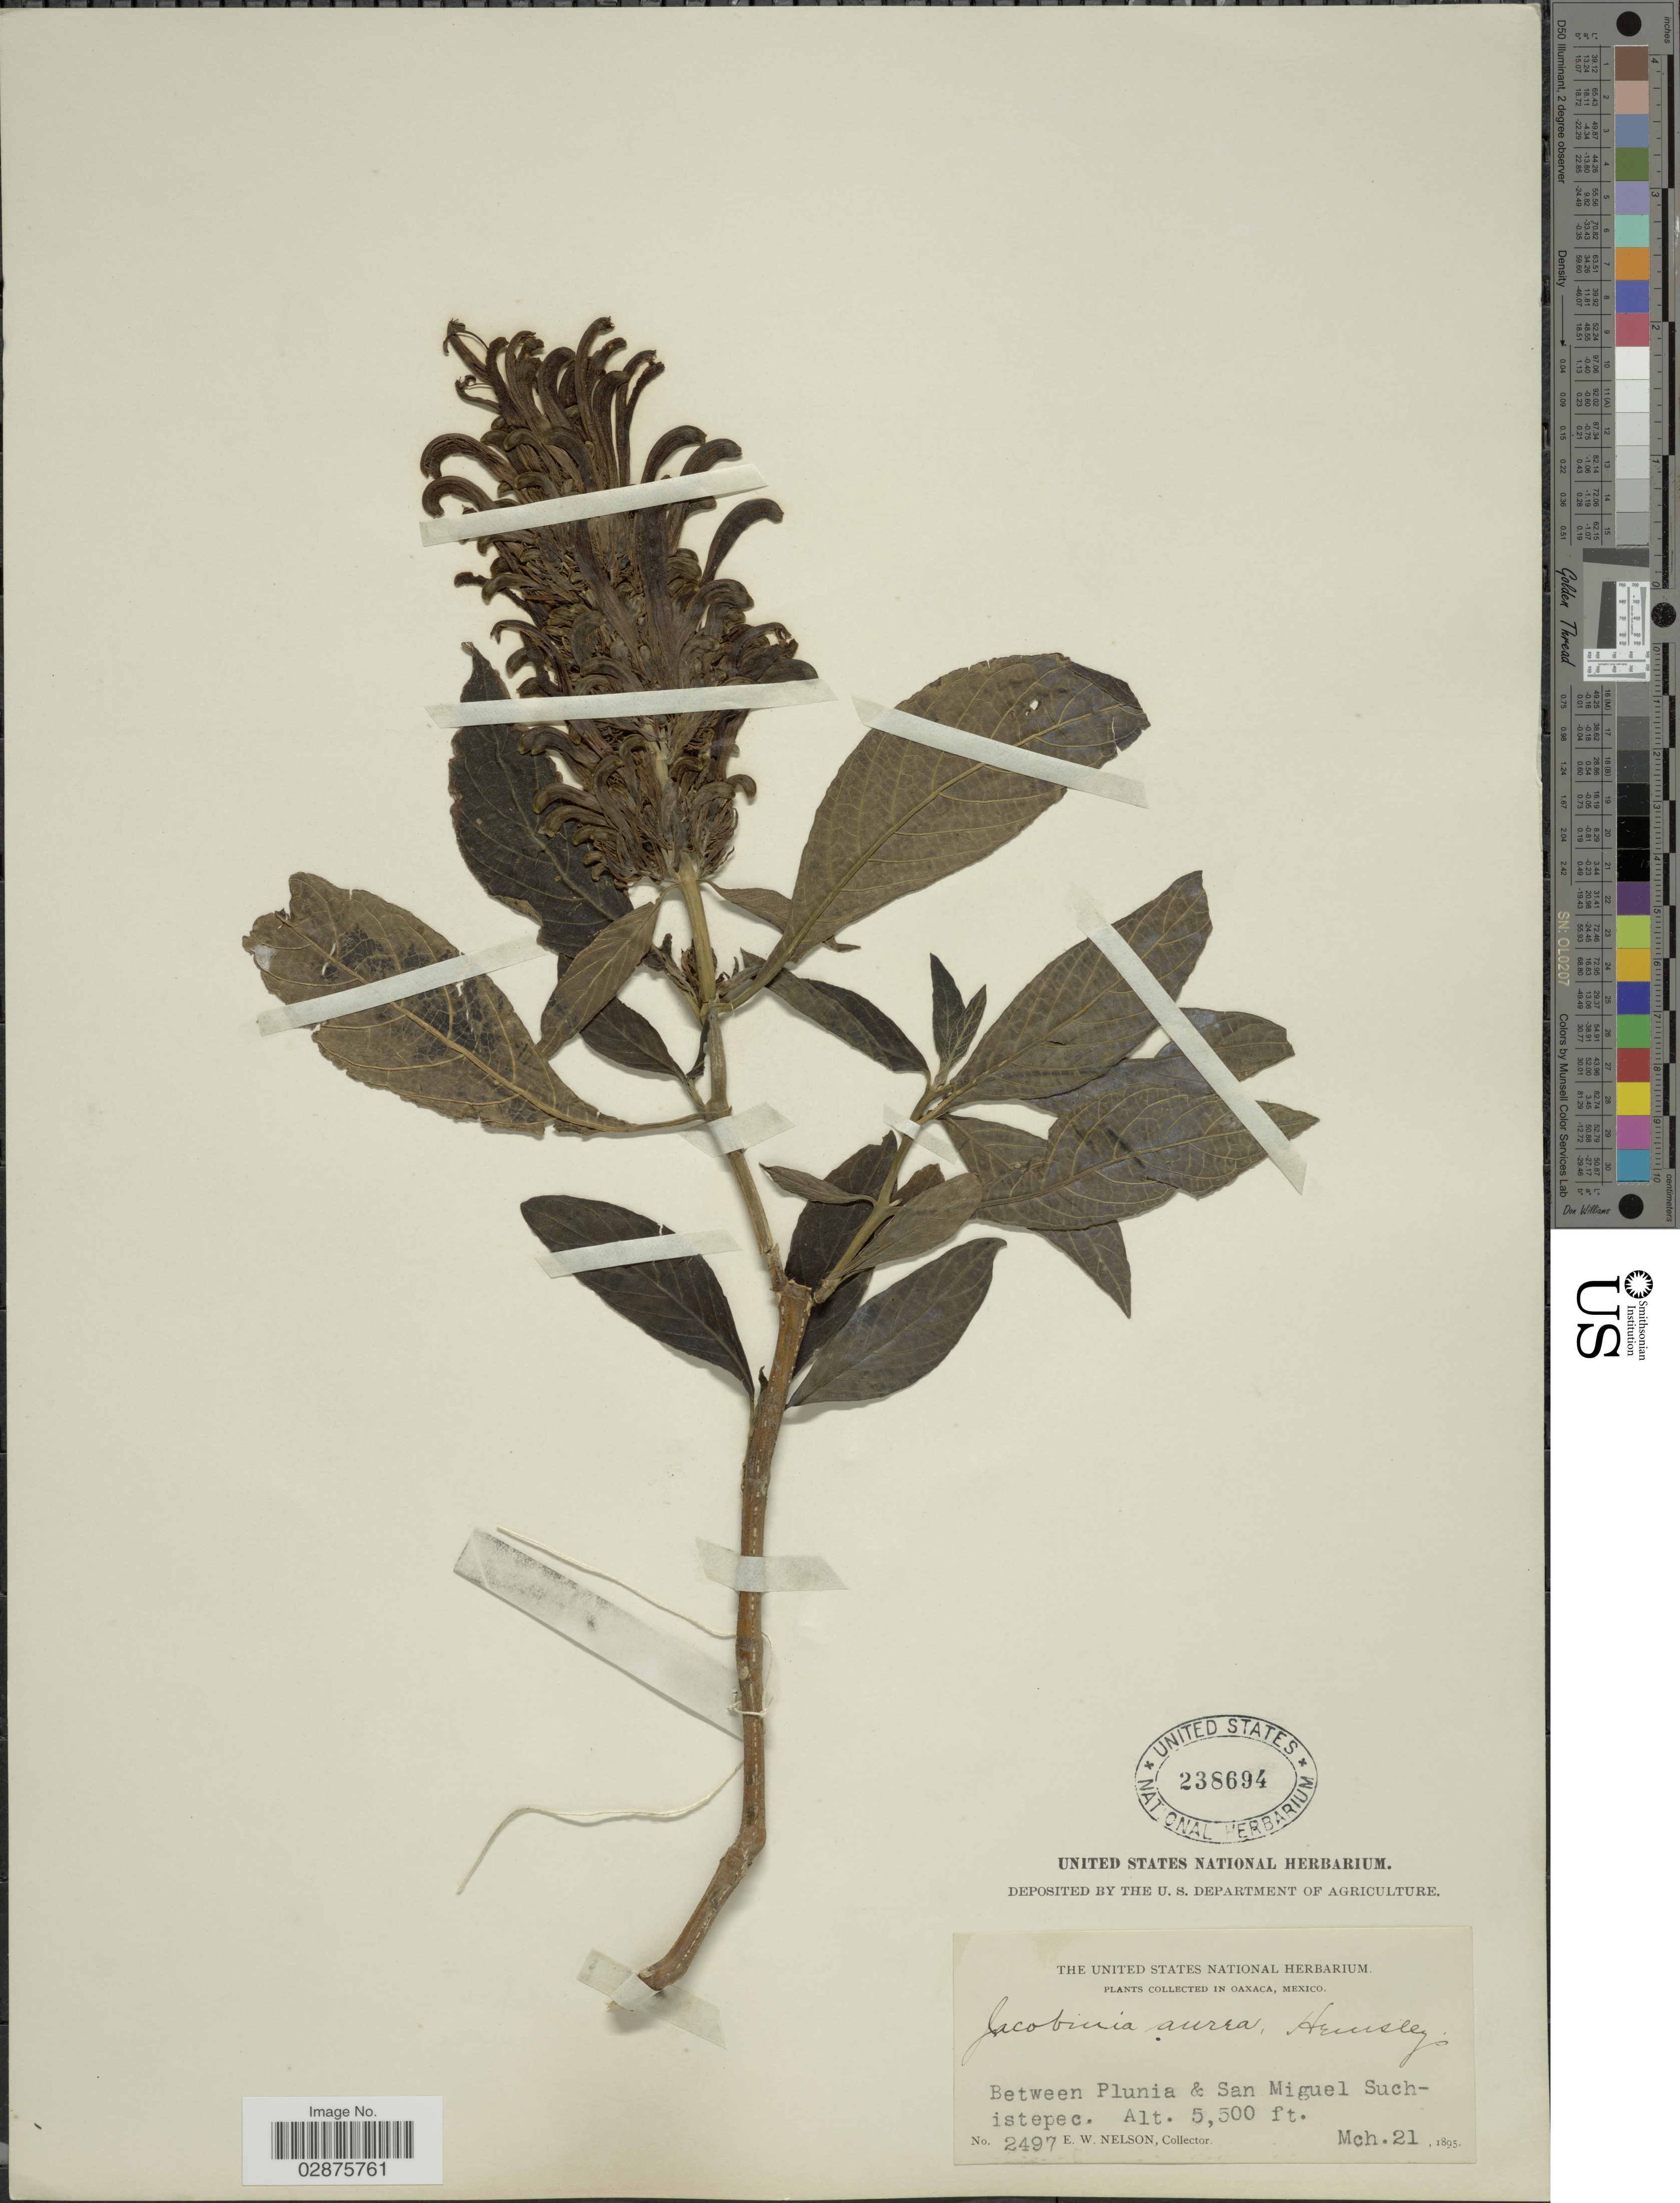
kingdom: Plantae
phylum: Tracheophyta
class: Magnoliopsida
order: Lamiales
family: Acanthaceae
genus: Justicia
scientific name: Justicia aurea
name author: Schltdl.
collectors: E. W. Nelson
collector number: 2497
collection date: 1895-03-21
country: Mexico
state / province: Oaxaca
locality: Between Plunia & San Miguel Suchistepec.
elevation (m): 1676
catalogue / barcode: US 238694